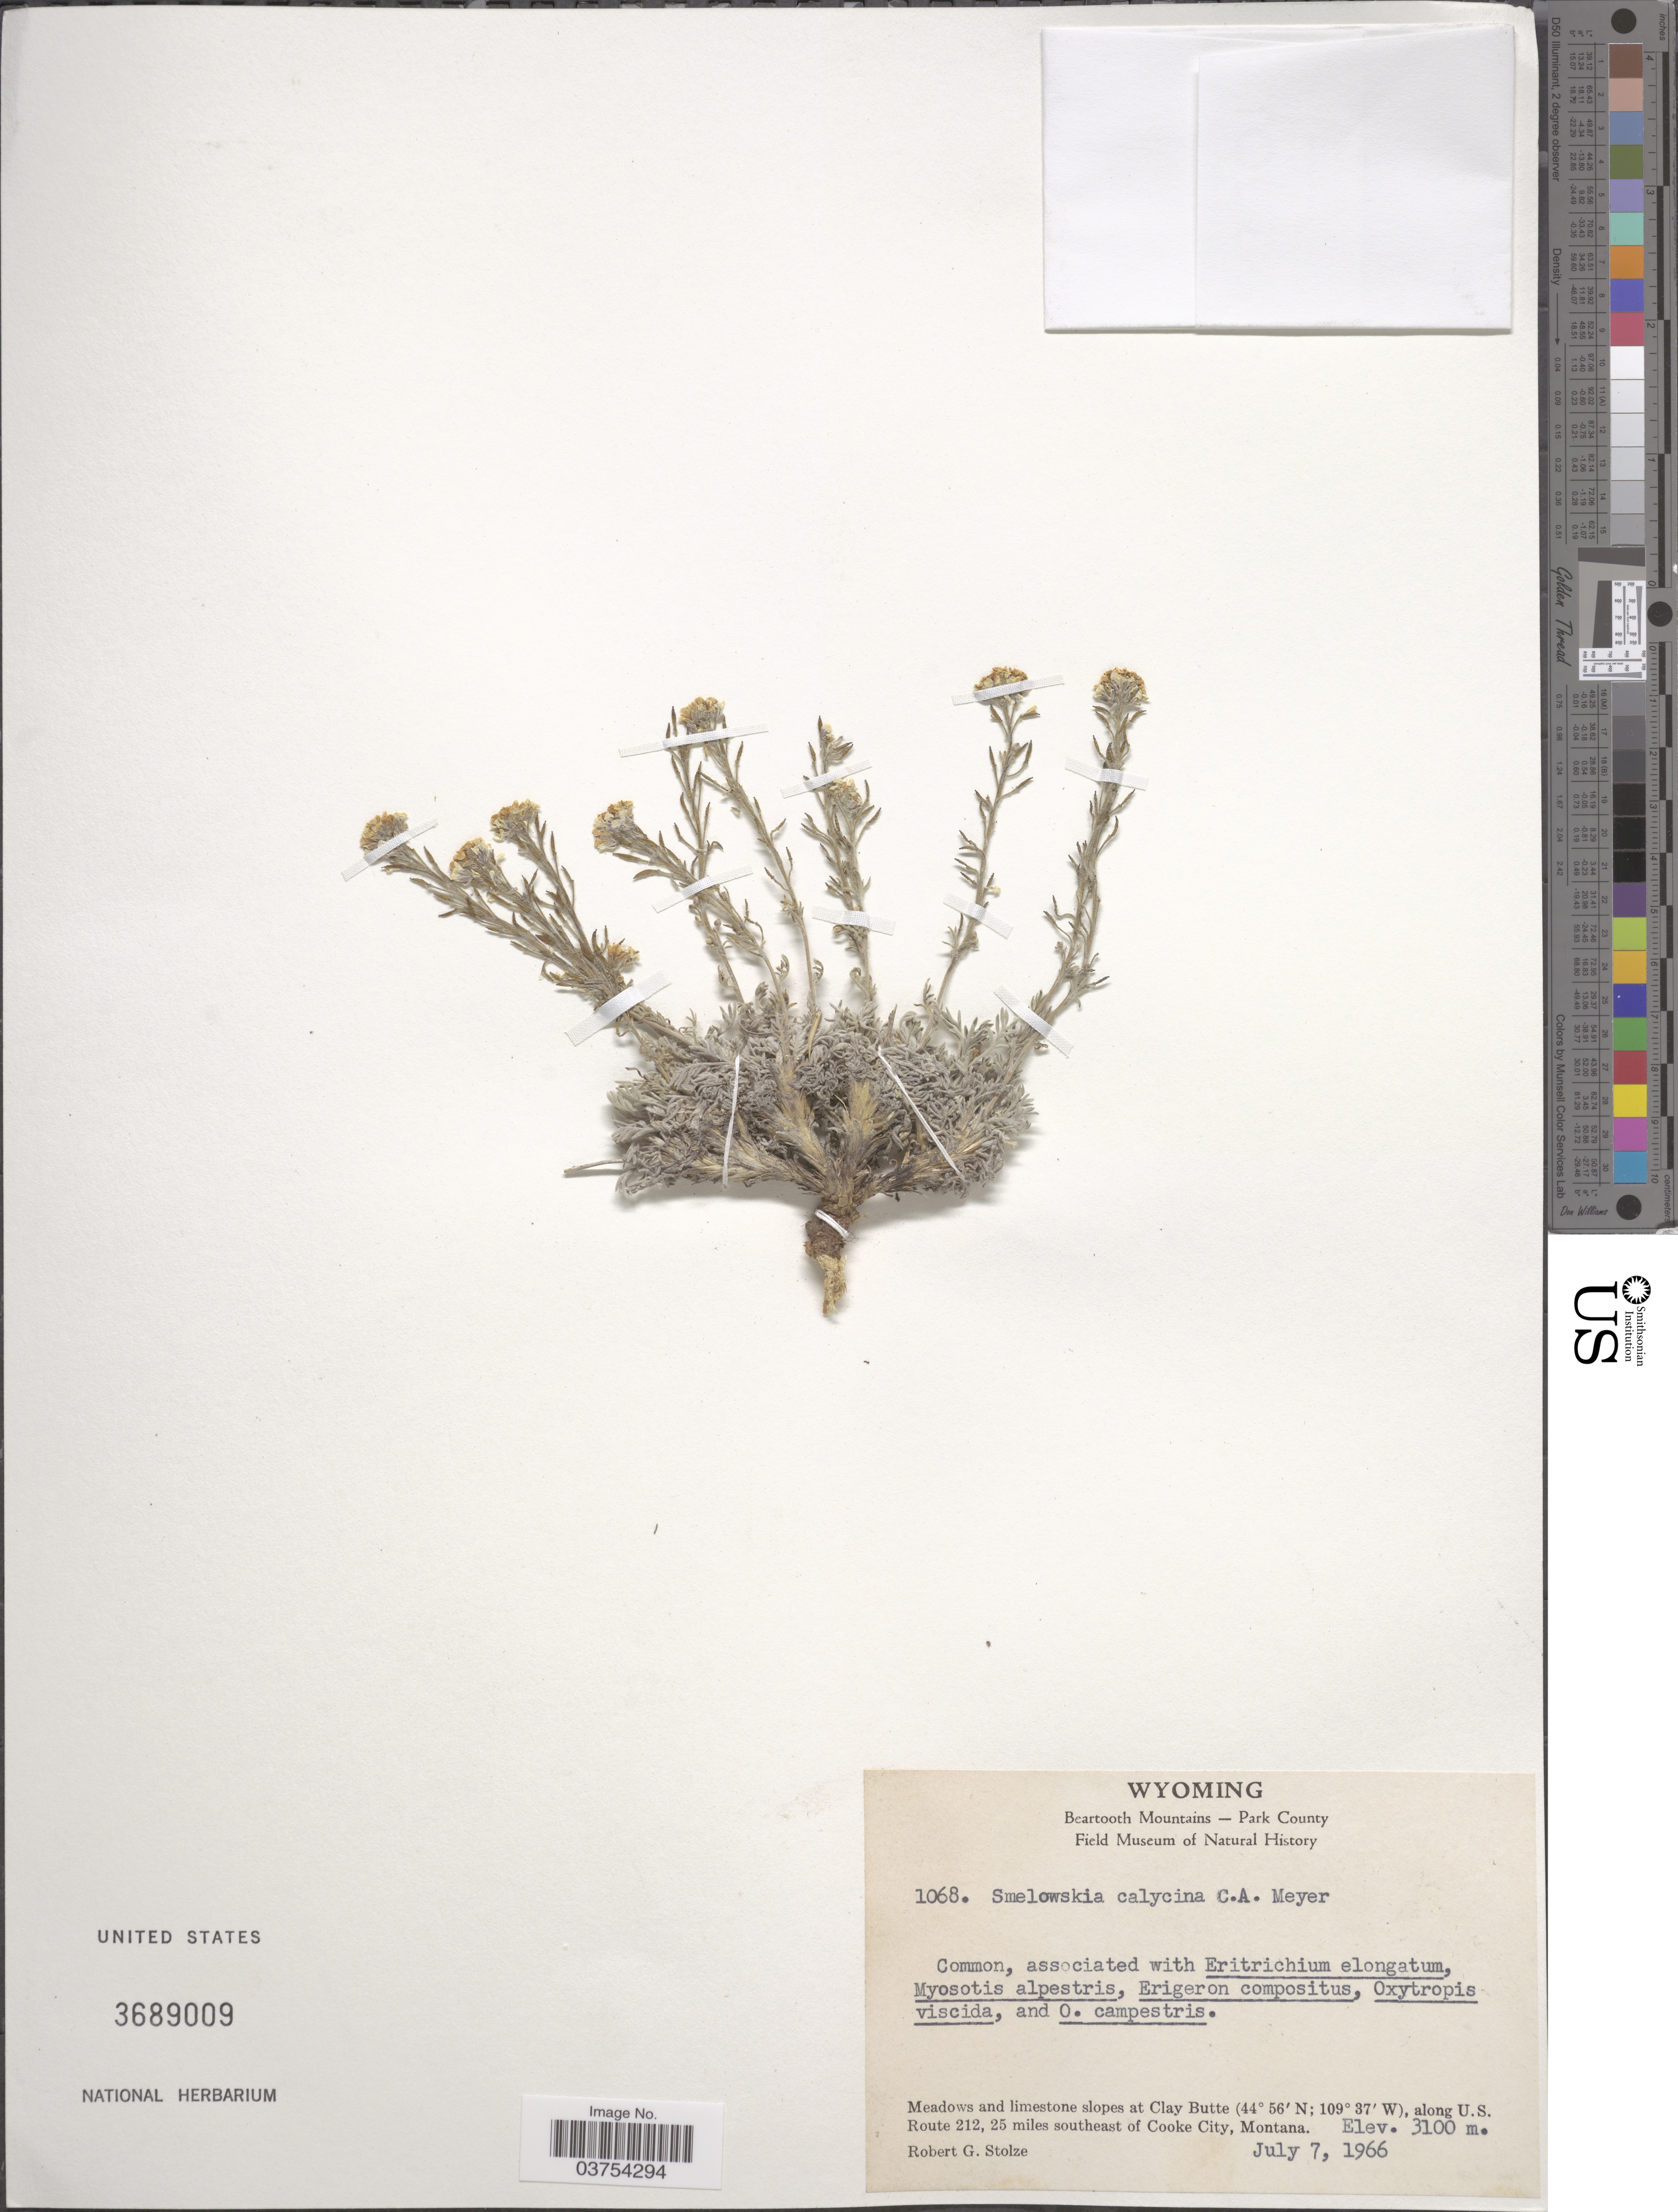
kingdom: Plantae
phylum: Tracheophyta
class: Magnoliopsida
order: Brassicales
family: Brassicaceae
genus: Smelowskia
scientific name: Smelowskia calycina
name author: (Stephan) C.A. Mey.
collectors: R. G. Stolze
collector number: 1068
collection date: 1966-07-07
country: United States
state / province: Wyoming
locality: Meadows and limestone slopes at Clay Butte, along U.S. Route 212, 25 miles southeast of Cooke City.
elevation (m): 3100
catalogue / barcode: US 3689009